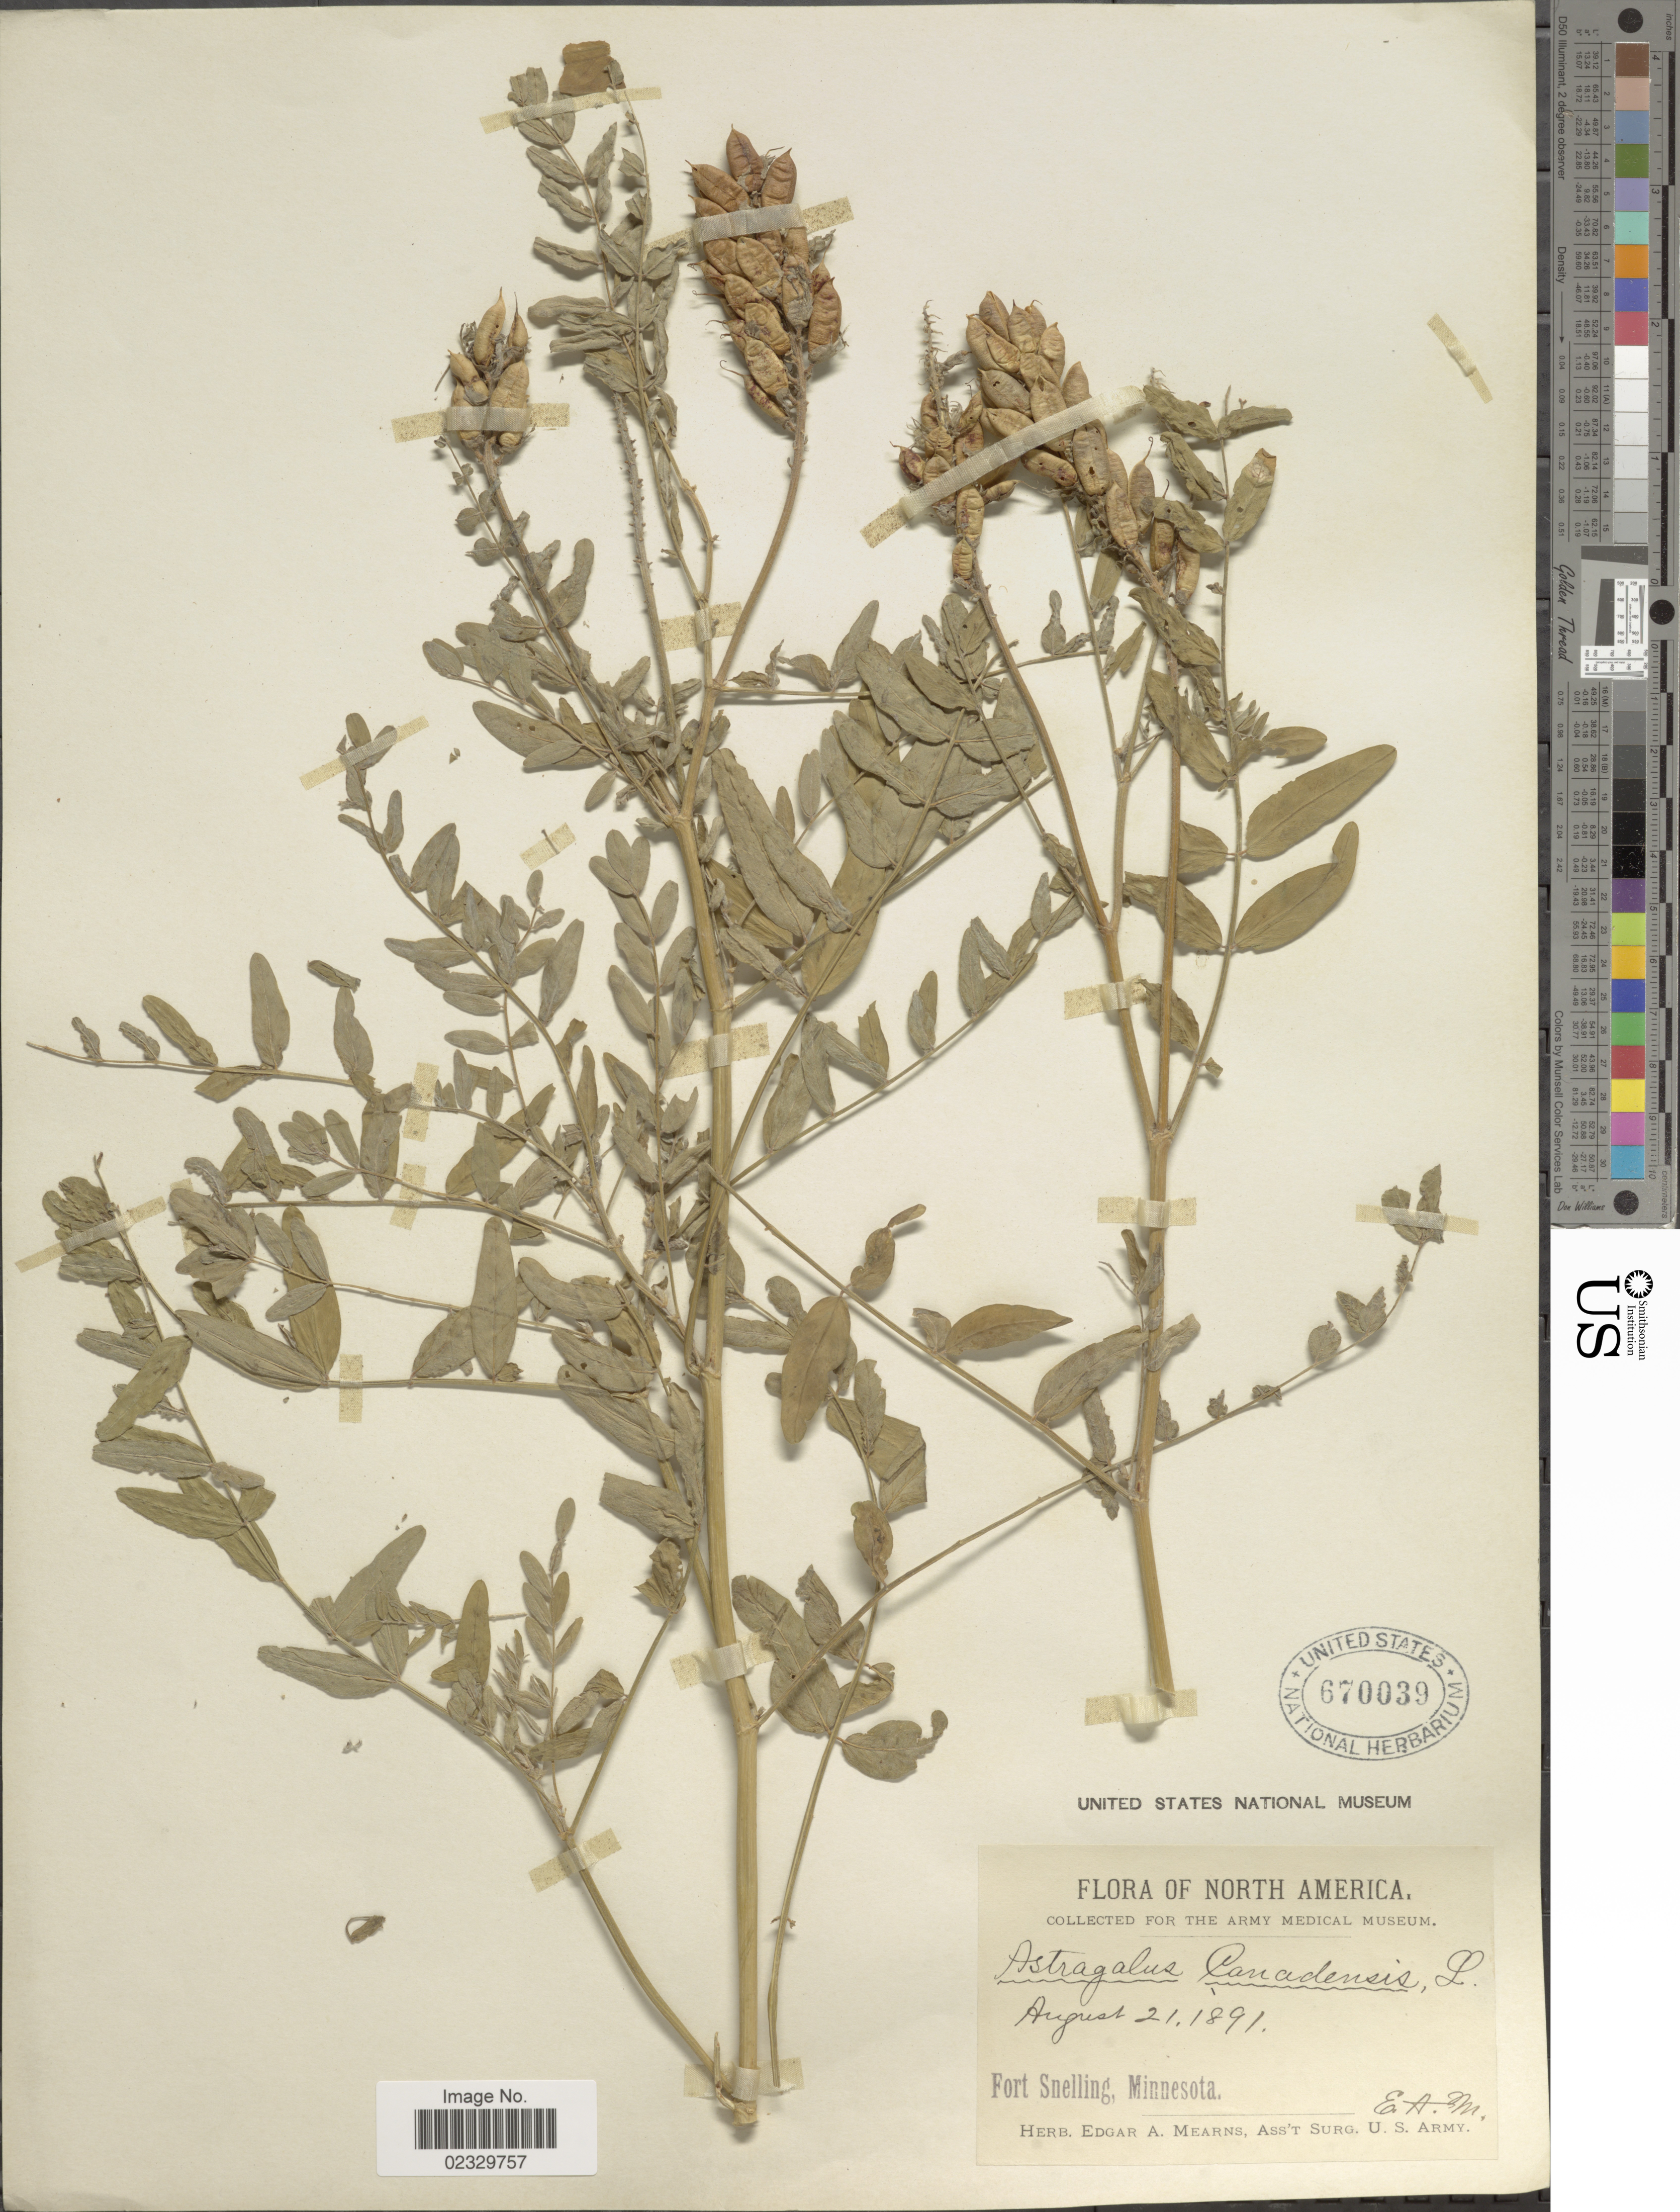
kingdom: Plantae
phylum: Tracheophyta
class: Magnoliopsida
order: Fabales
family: Fabaceae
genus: Astragalus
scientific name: Astragalus canadensis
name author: L.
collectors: E. A. Mearns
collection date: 1891-08-21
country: United States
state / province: Minnesota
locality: Fort Snelling, Minnesota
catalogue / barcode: US 670039